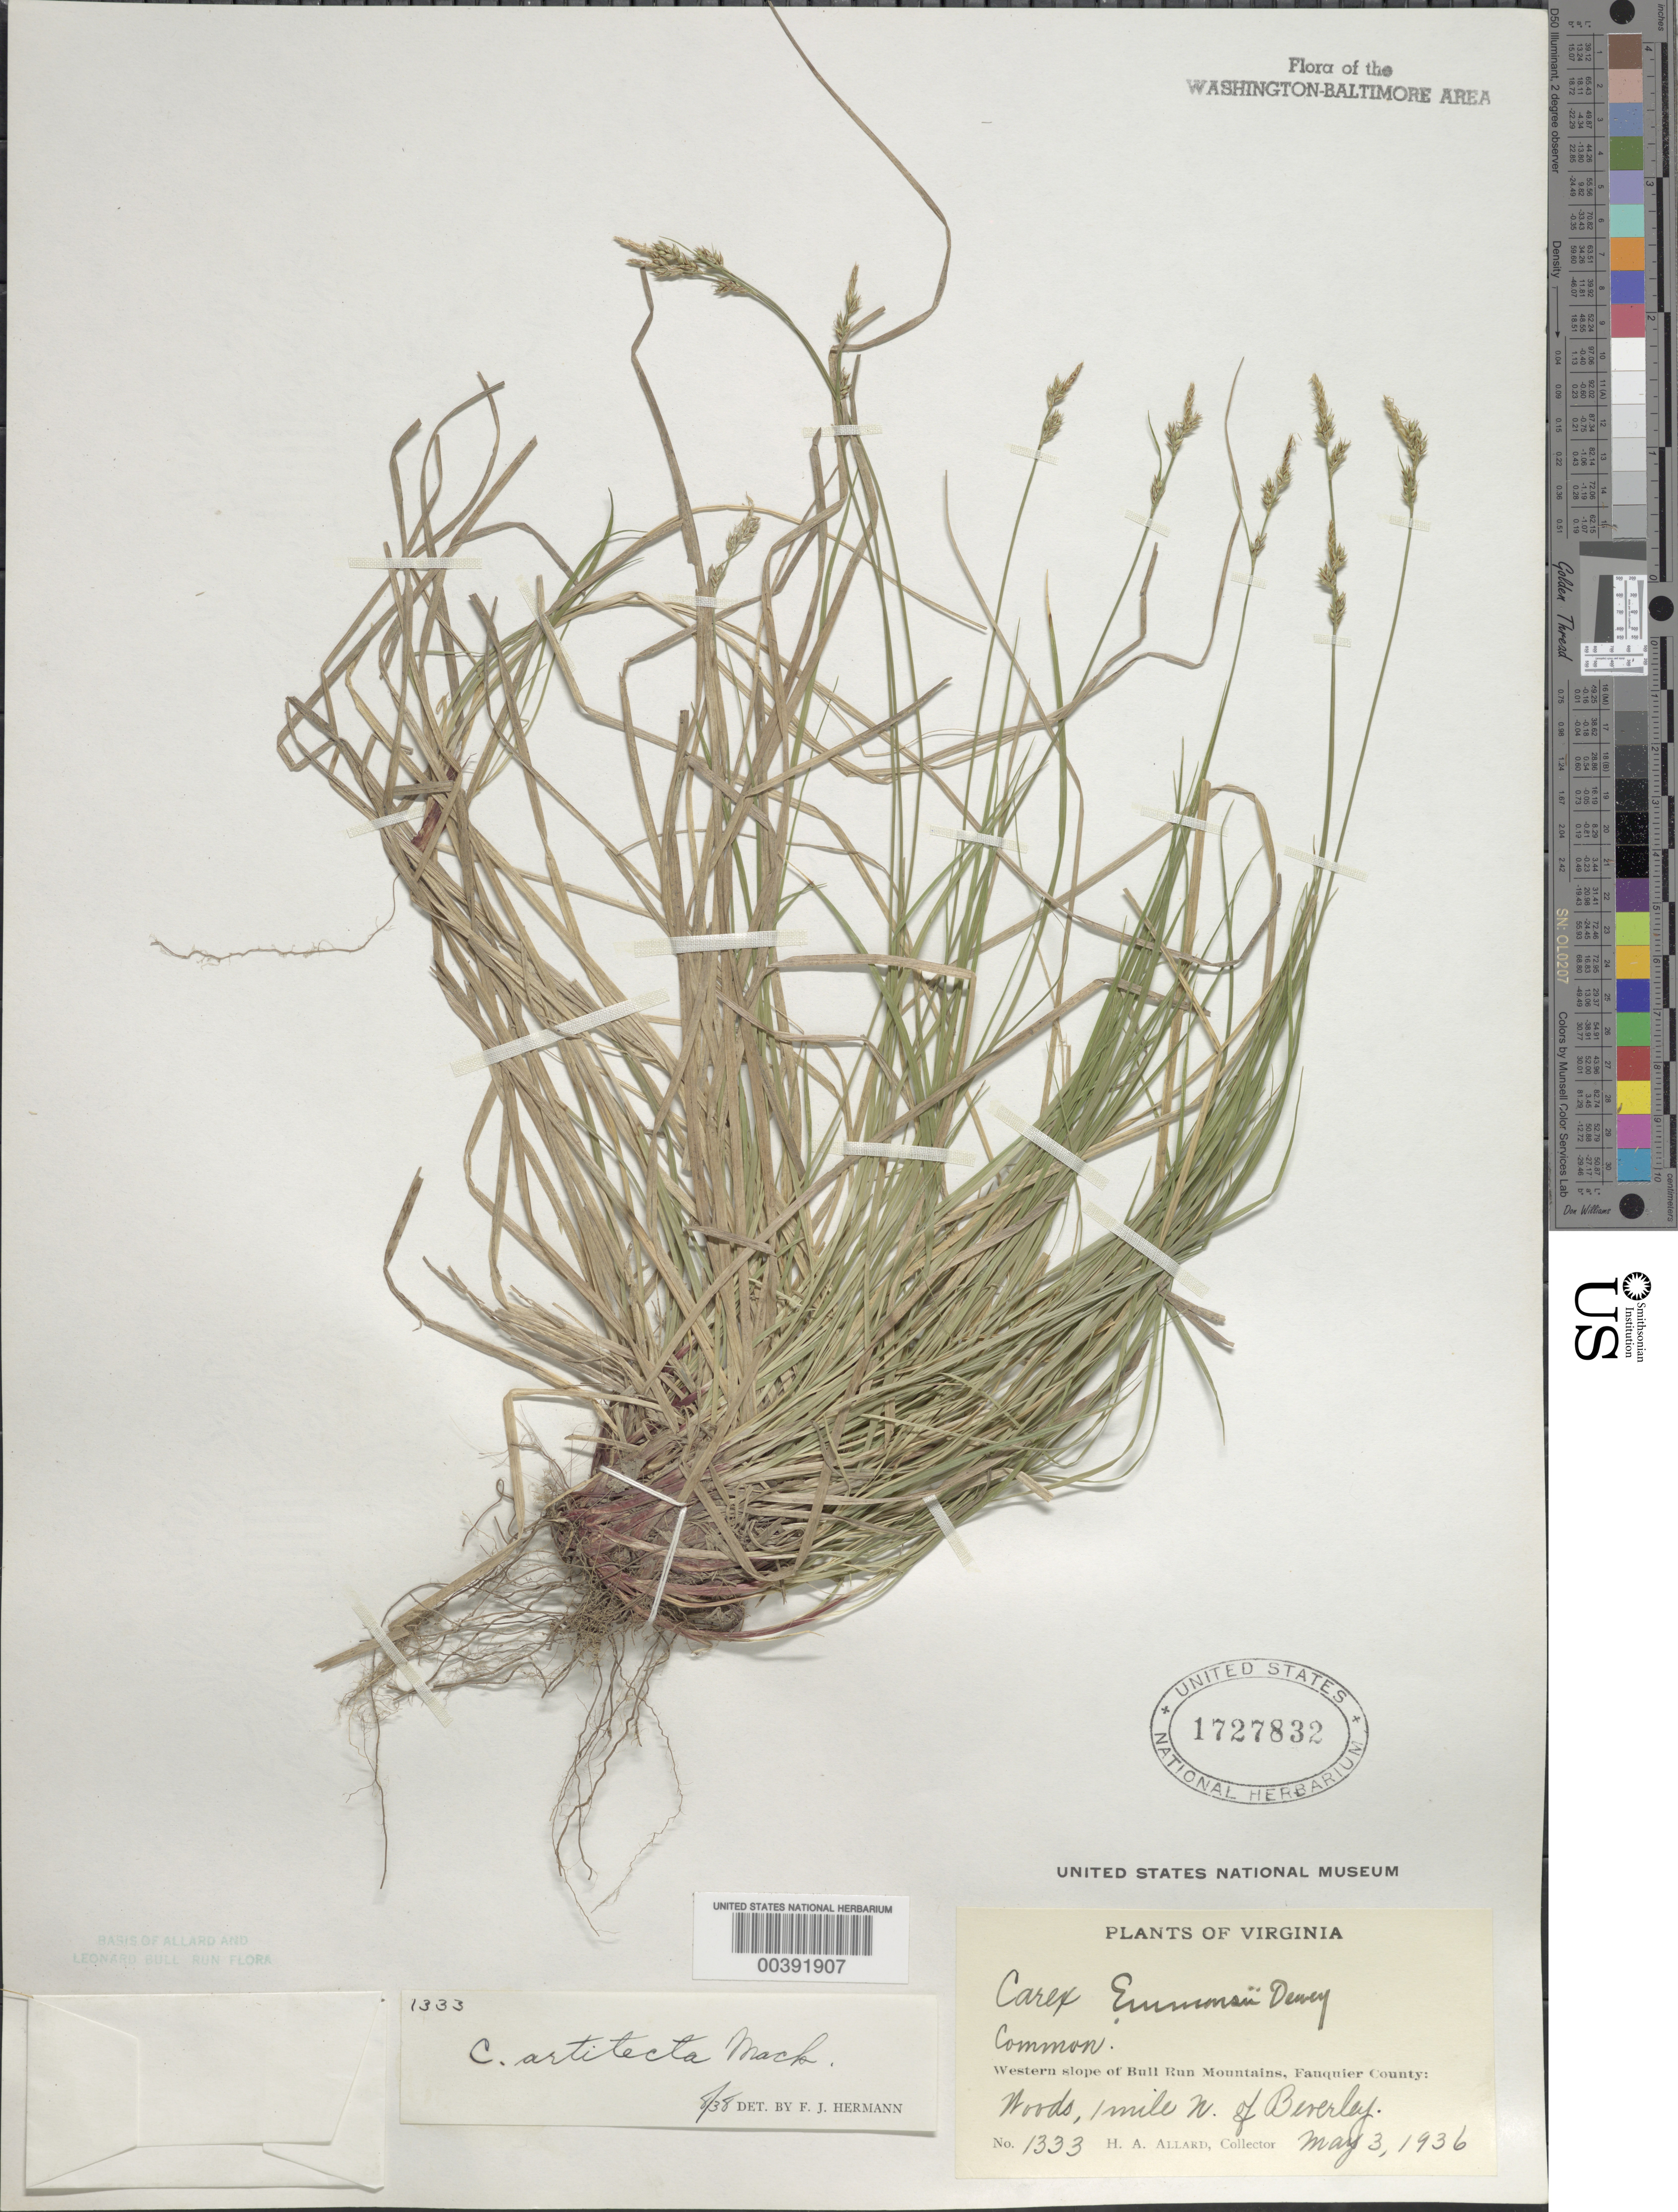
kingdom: Plantae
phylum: Tracheophyta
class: Liliopsida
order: Poales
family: Cyperaceae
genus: Carex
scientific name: Carex albicans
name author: Willd. ex Spreng.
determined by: Shetler, Stanwyn G., (US), NMNH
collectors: H. A. Allard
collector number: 1333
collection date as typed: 03 May 1936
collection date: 1936-05-03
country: United States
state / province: Virginia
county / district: Fauquier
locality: North of Beverly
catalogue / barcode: US 1727832